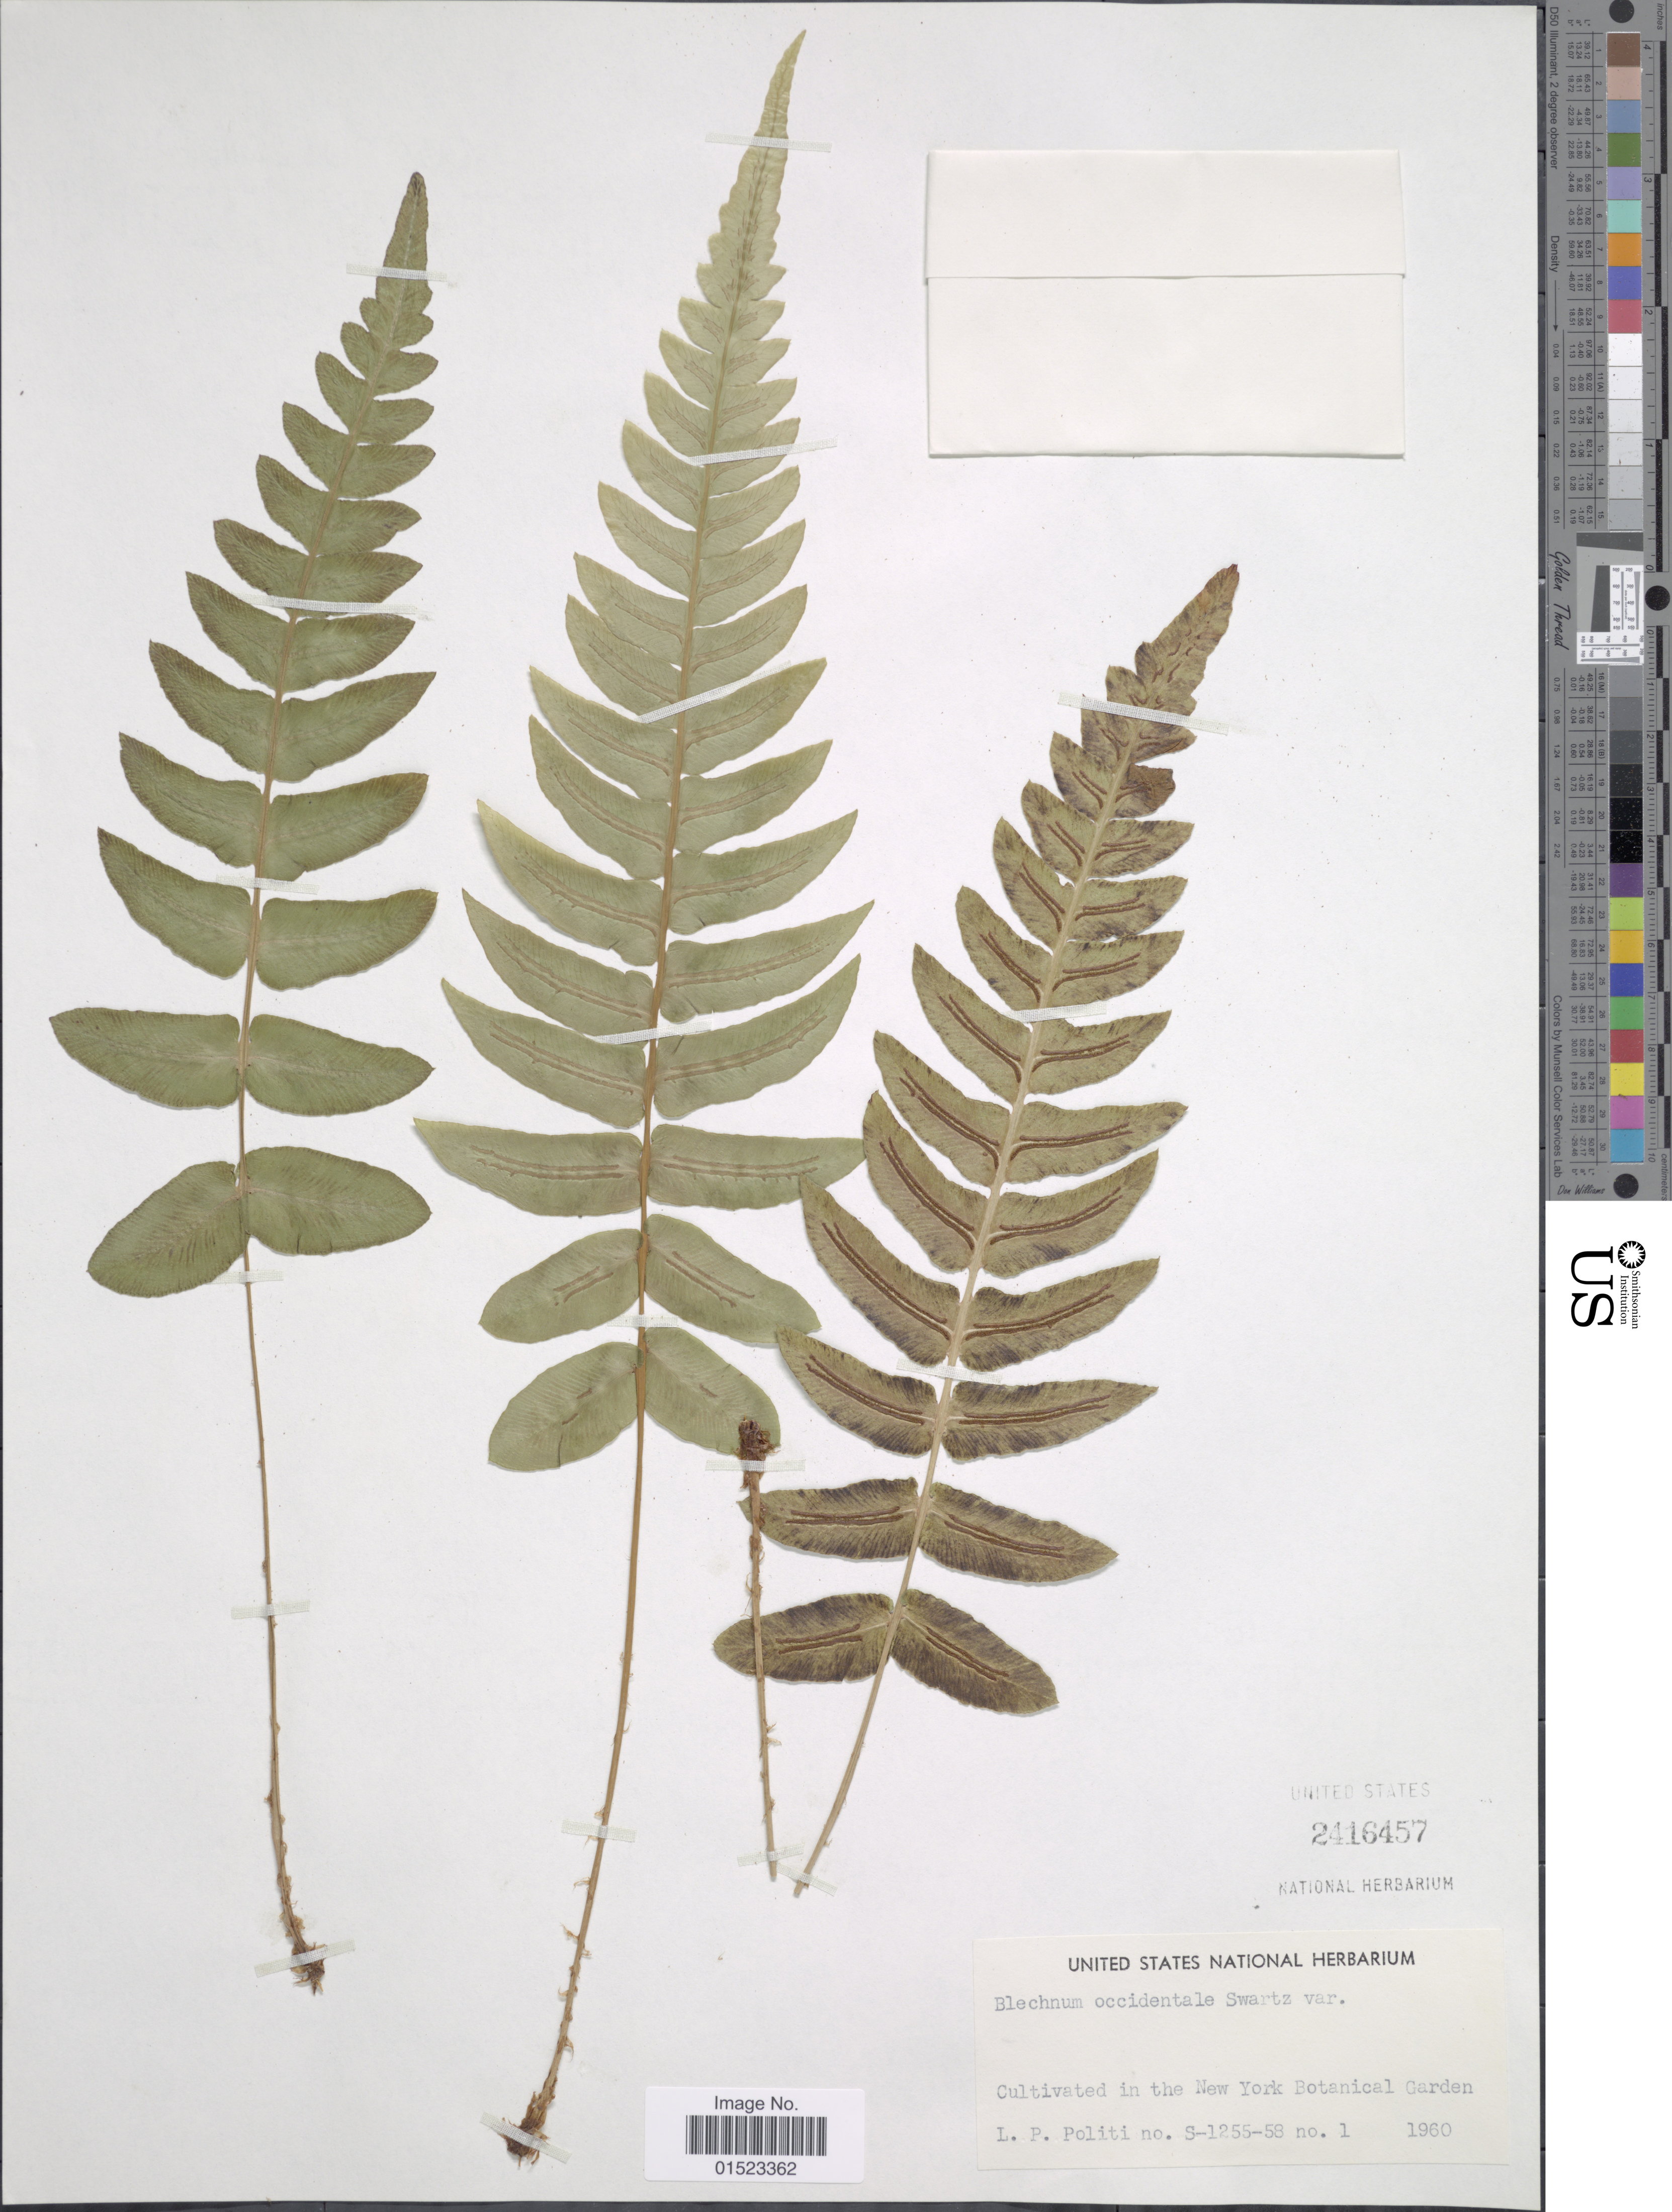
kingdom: Plantae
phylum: Tracheophyta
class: Polypodiopsida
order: Polypodiales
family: Blechnaceae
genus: Blechnum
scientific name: Blechnum occidentale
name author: L.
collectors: L. Politi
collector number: S--1255-58/1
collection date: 1960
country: United States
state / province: New York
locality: New York Botanical Garden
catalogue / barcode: US 2416457